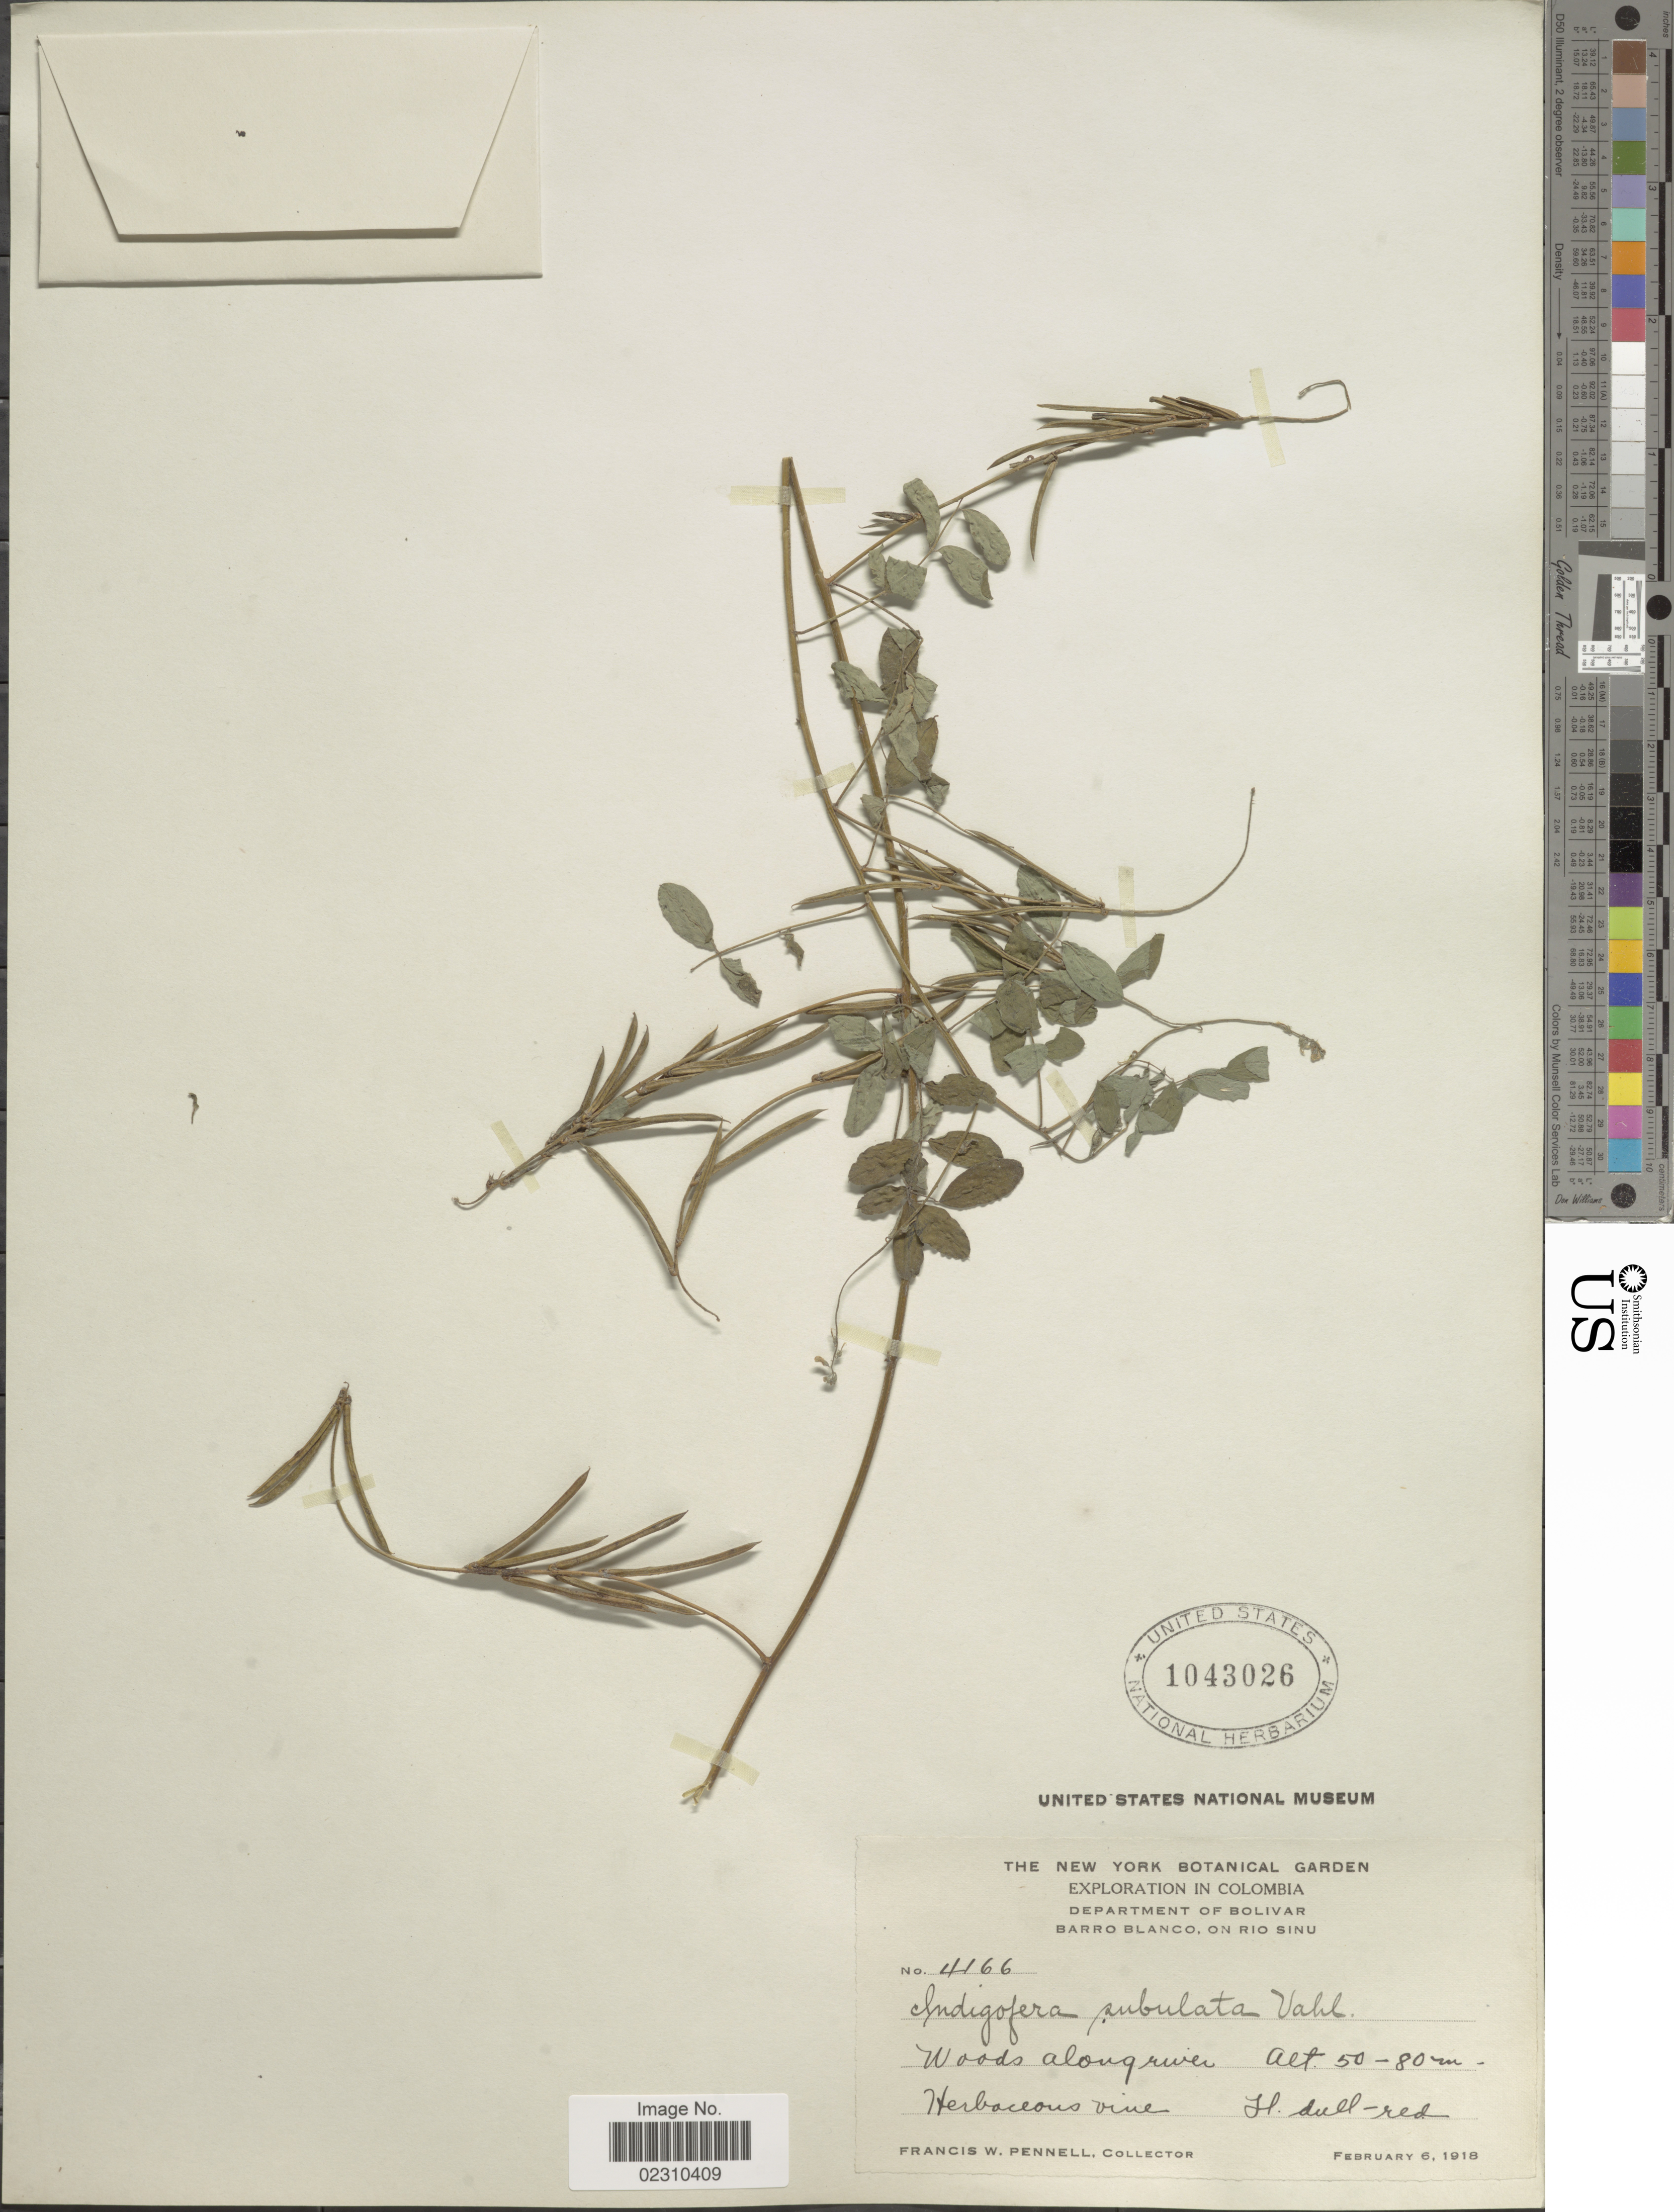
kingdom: Plantae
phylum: Tracheophyta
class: Magnoliopsida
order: Fabales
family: Fabaceae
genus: Indigofera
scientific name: Indigofera mucronata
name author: Lam.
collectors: F. W. Pennell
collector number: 4166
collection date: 1918-02-06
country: Colombia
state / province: Bolívar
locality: Department of Bolivar, Barro Blanco, on rio Sinu, Woods along river.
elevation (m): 50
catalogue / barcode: US 1043026